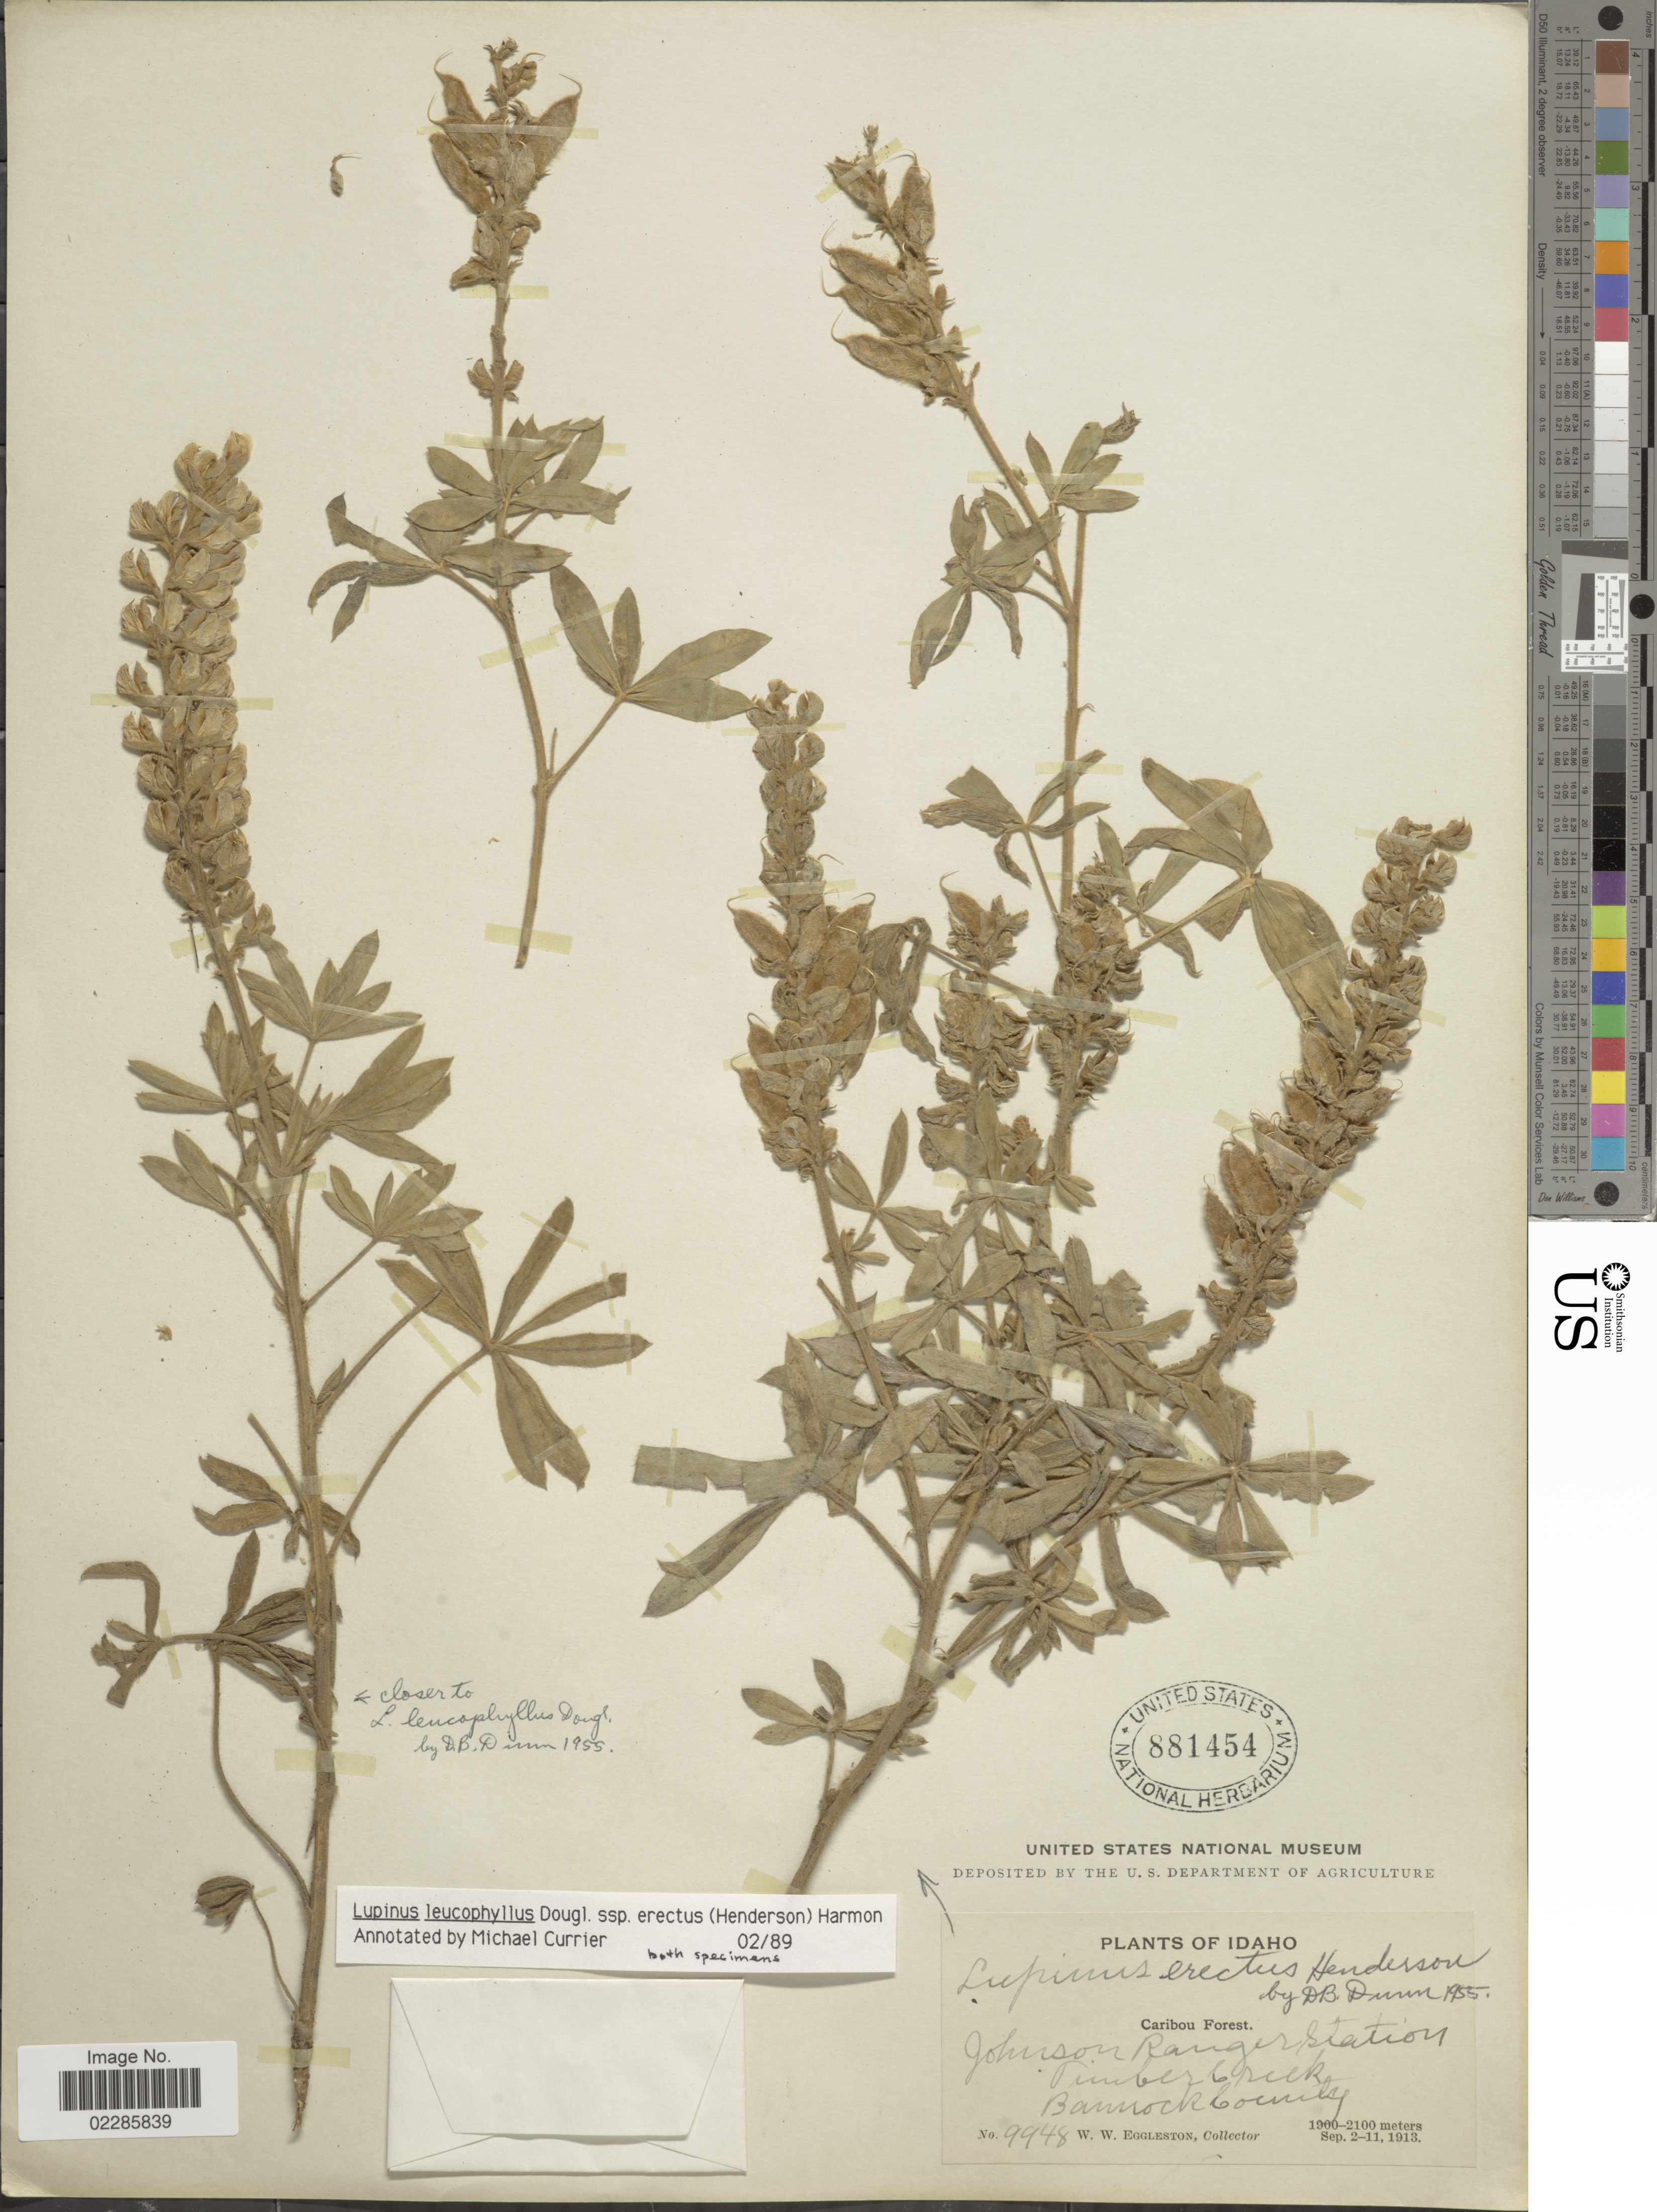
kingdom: Plantae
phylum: Tracheophyta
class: Magnoliopsida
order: Fabales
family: Fabaceae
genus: Lupinus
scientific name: Lupinus leucophyllus subsp. erectus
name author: (Douglass M.Hend.) Harmon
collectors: W. W. Eggleston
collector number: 9948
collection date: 1913-09-02/1913-09-11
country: United States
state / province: Idaho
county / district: Bannock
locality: Caribou Forest, Jhnson Ranger Station, Timber Creek, Bannock County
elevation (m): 1900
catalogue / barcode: US 881454